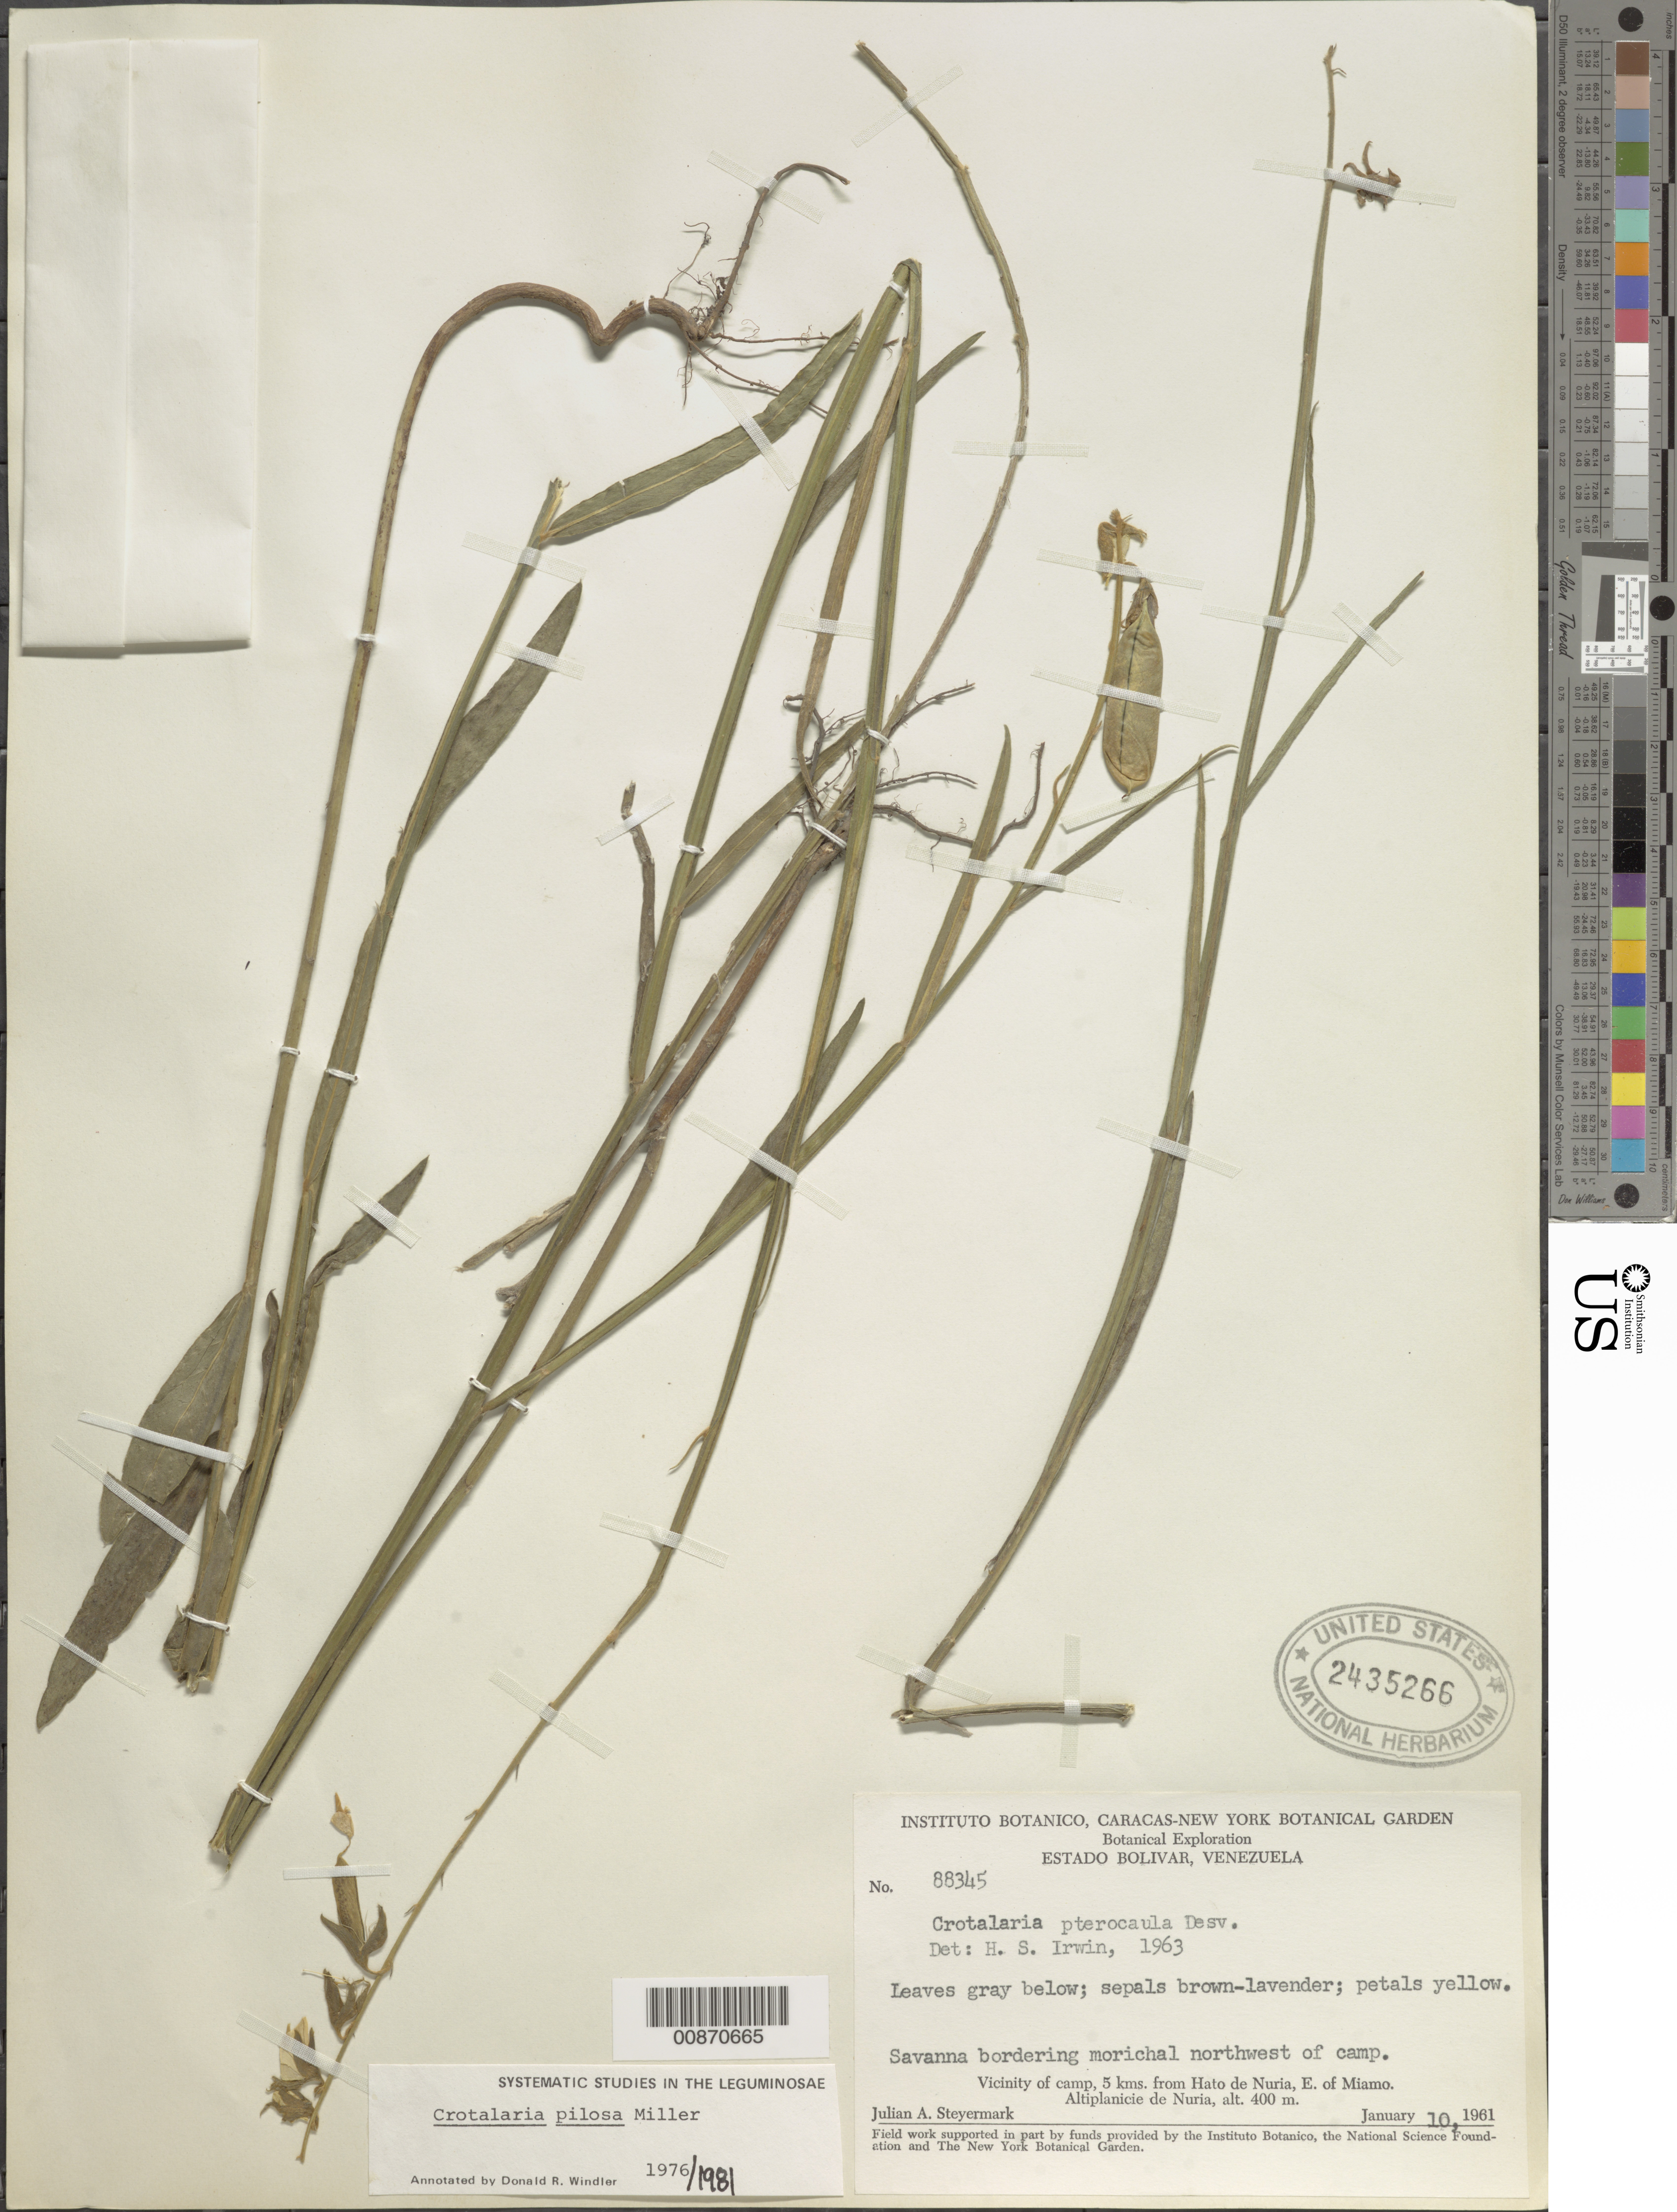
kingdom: Plantae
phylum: Tracheophyta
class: Magnoliopsida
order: Fabales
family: Fabaceae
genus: Crotalaria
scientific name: Crotalaria pilosa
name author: Mill.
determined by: Windler, D. R.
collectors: J. Steyermark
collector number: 88345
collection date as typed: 10-Jan-61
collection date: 1961-01-10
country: Venezuela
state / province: Bolívar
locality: Hato de Nuria, 5 km from; E of Miamo, Altiplanicie de Nuria, NW of camp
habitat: Savanna bordering morichal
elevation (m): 400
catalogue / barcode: US 2435266